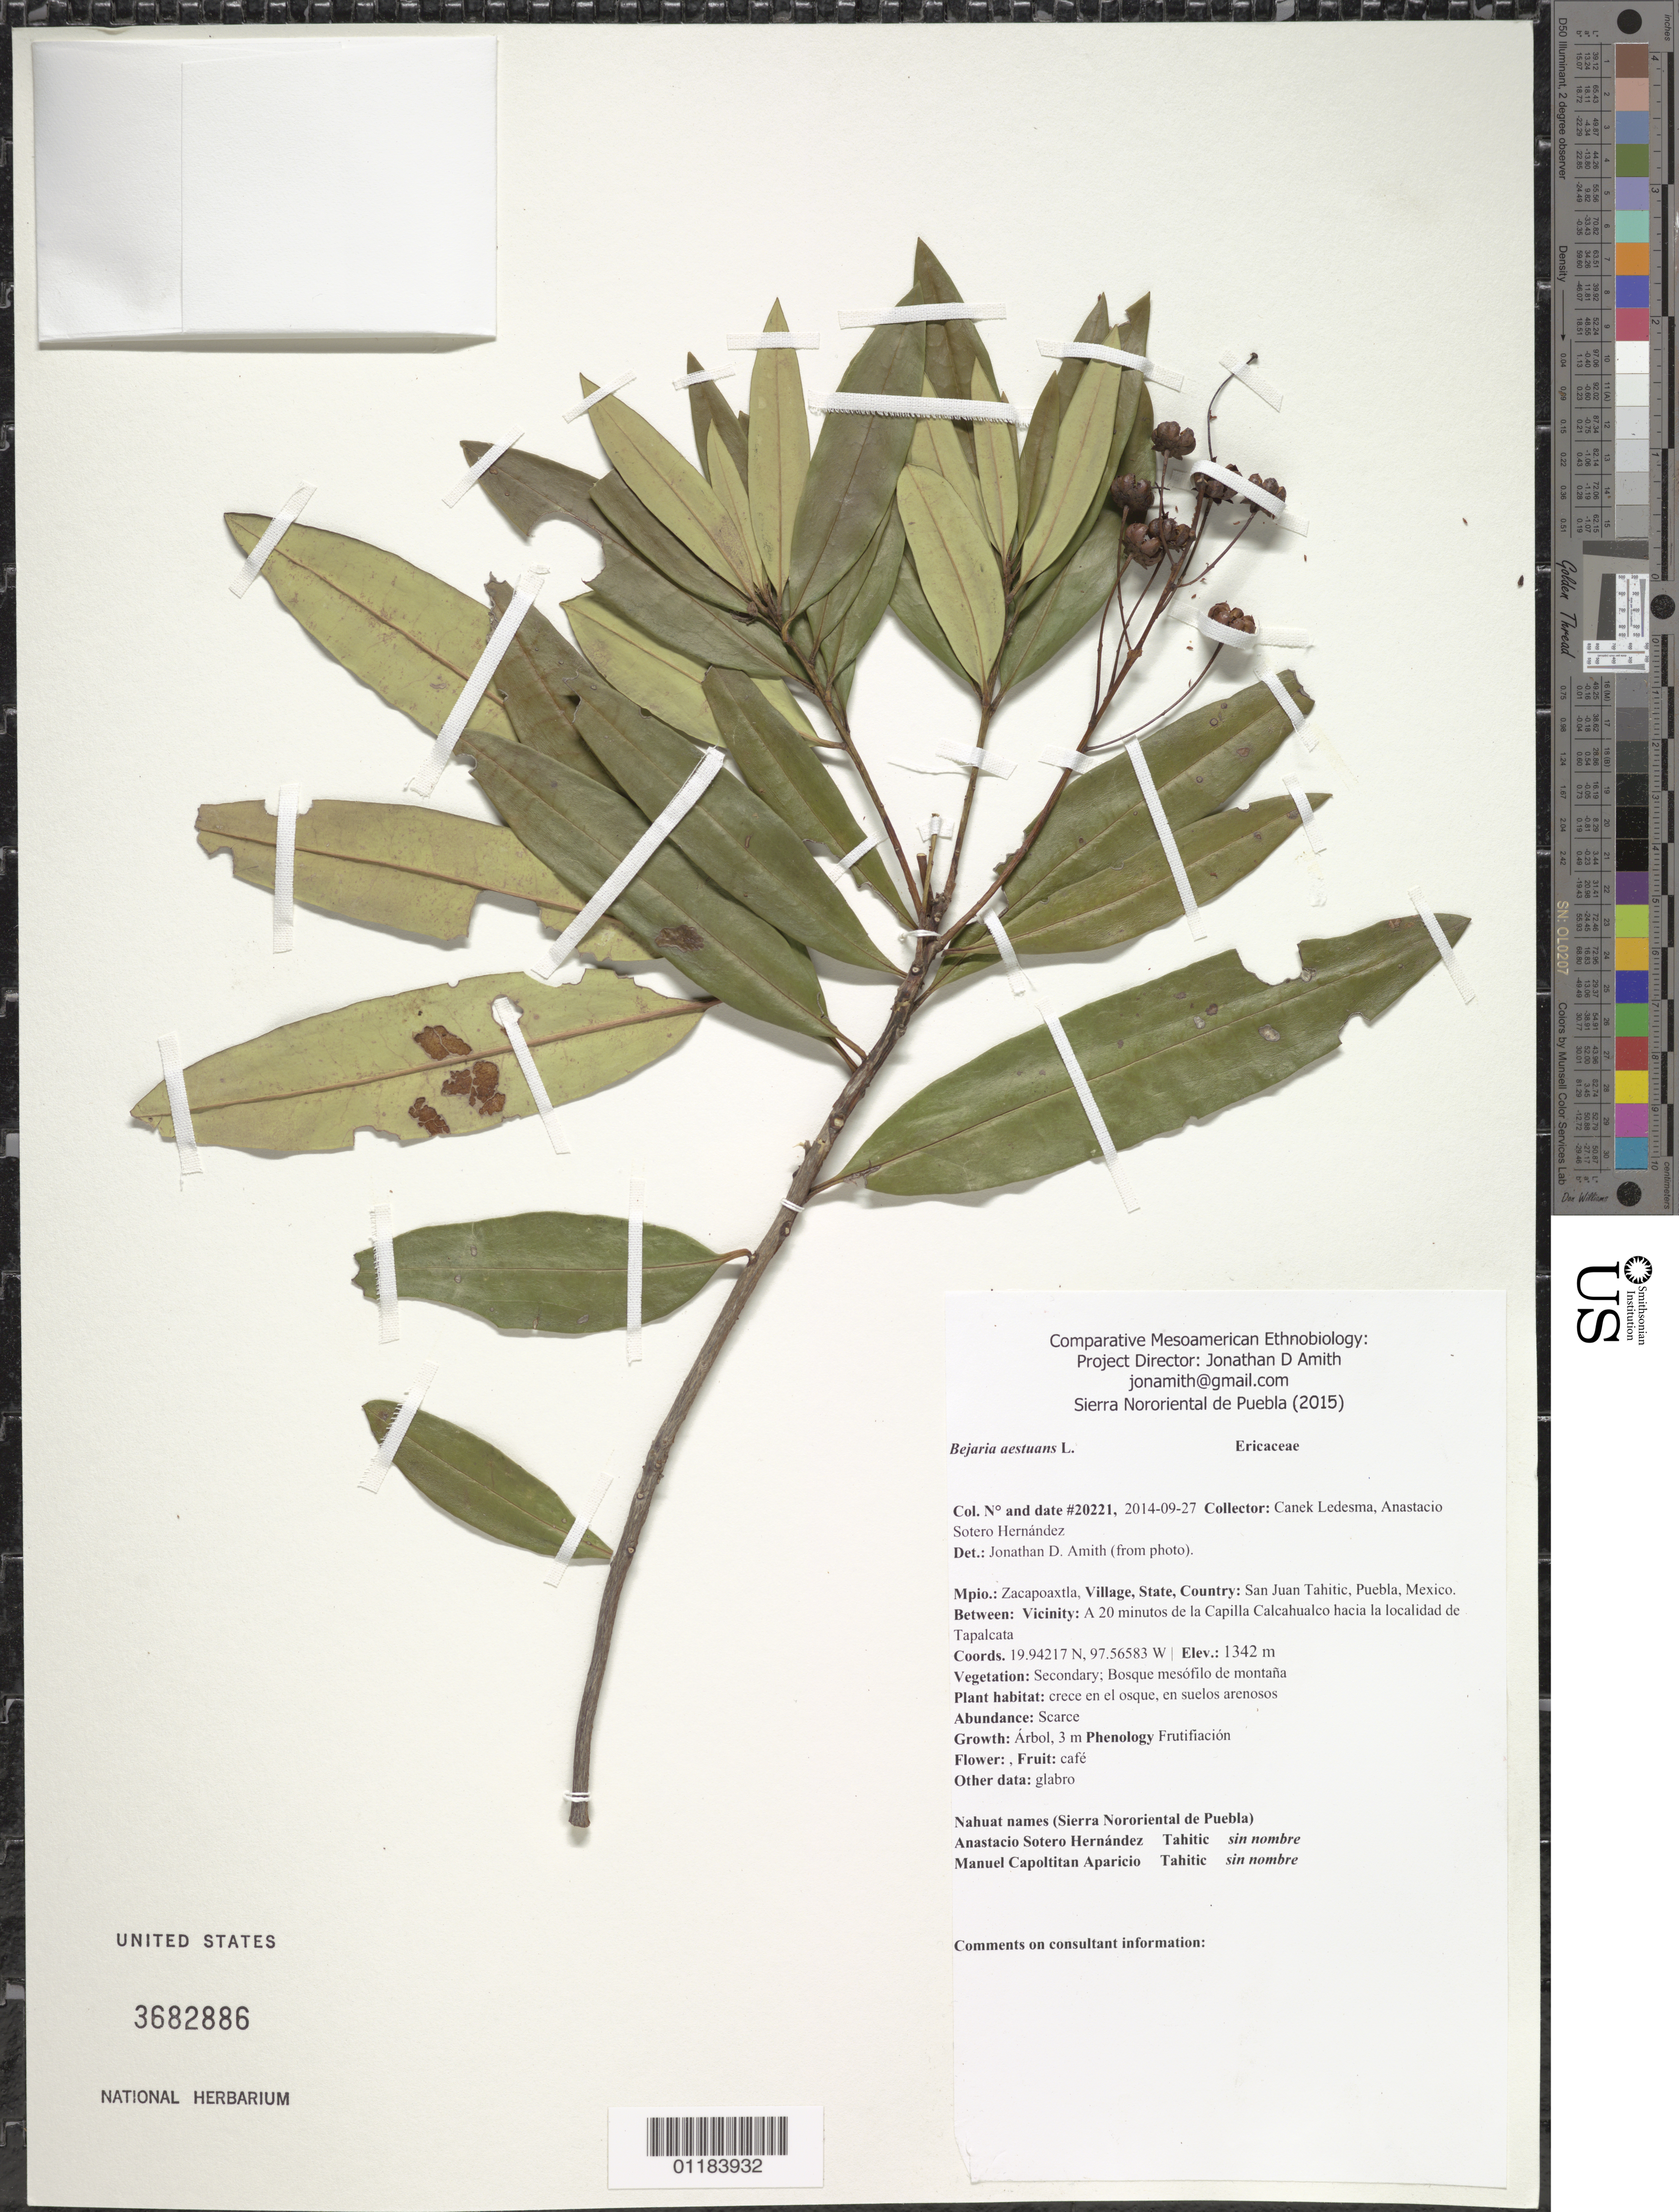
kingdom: Plantae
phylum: Tracheophyta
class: Magnoliopsida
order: Ericales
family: Ericaceae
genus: Bejaria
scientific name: Bejaria aestuans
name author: Mutis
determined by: Amith, Jonathan D.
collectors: Canek Ledesma C. & A. Sotero H.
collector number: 20221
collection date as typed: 2014-09-27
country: Mexico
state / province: Puebla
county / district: Zacapoaxtla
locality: San Juan Tahitic; a 20 minutos de la Capilla Calcahualco hacia la localidad de Tapalcata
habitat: secondary vegetation; bosque mesofilo de montana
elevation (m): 1342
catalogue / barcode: US 3682886